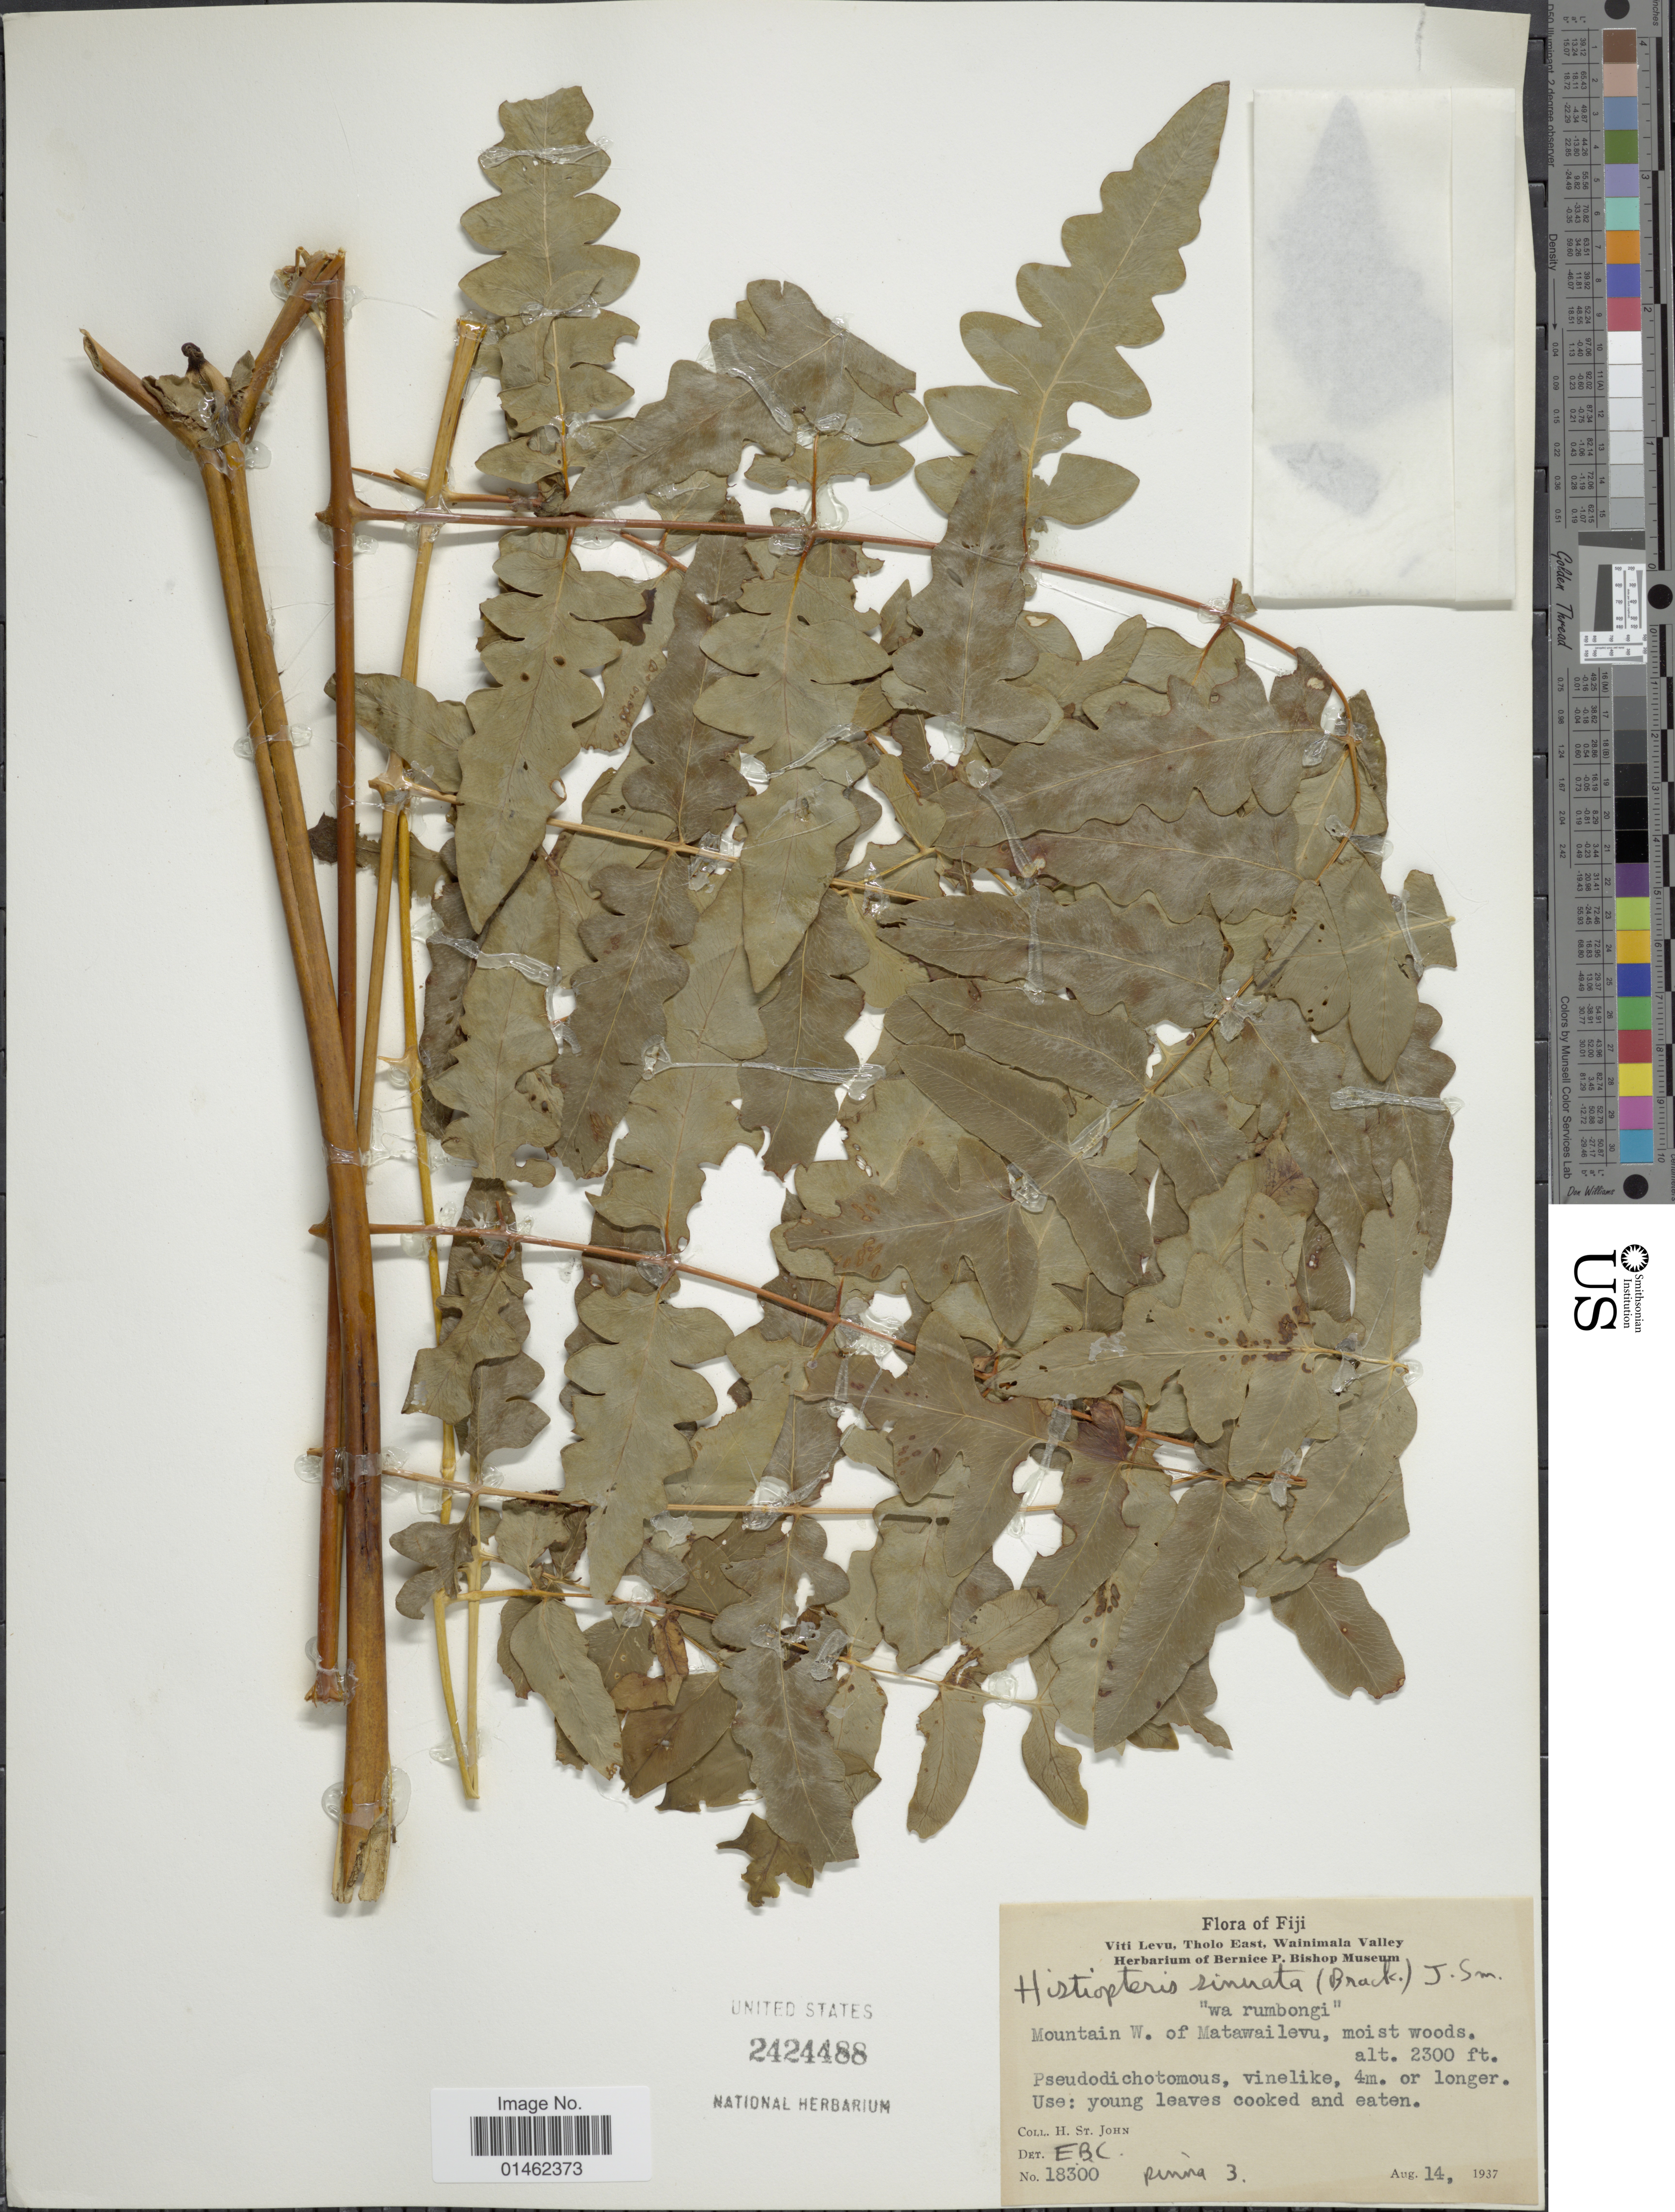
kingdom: Plantae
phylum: Tracheophyta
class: Polypodiopsida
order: Polypodiales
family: Dennstaedtiaceae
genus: Histiopteris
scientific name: Histiopteris sinuata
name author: (Brack.) Small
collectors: H. St. John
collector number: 18300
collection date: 1937-08-14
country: Fiji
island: Viti Levu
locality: Viti Levu, Tholo East, Wainimala Valley, 'wa rumbongi', Mountain W of Matawilevu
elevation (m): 701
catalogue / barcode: US 2424488